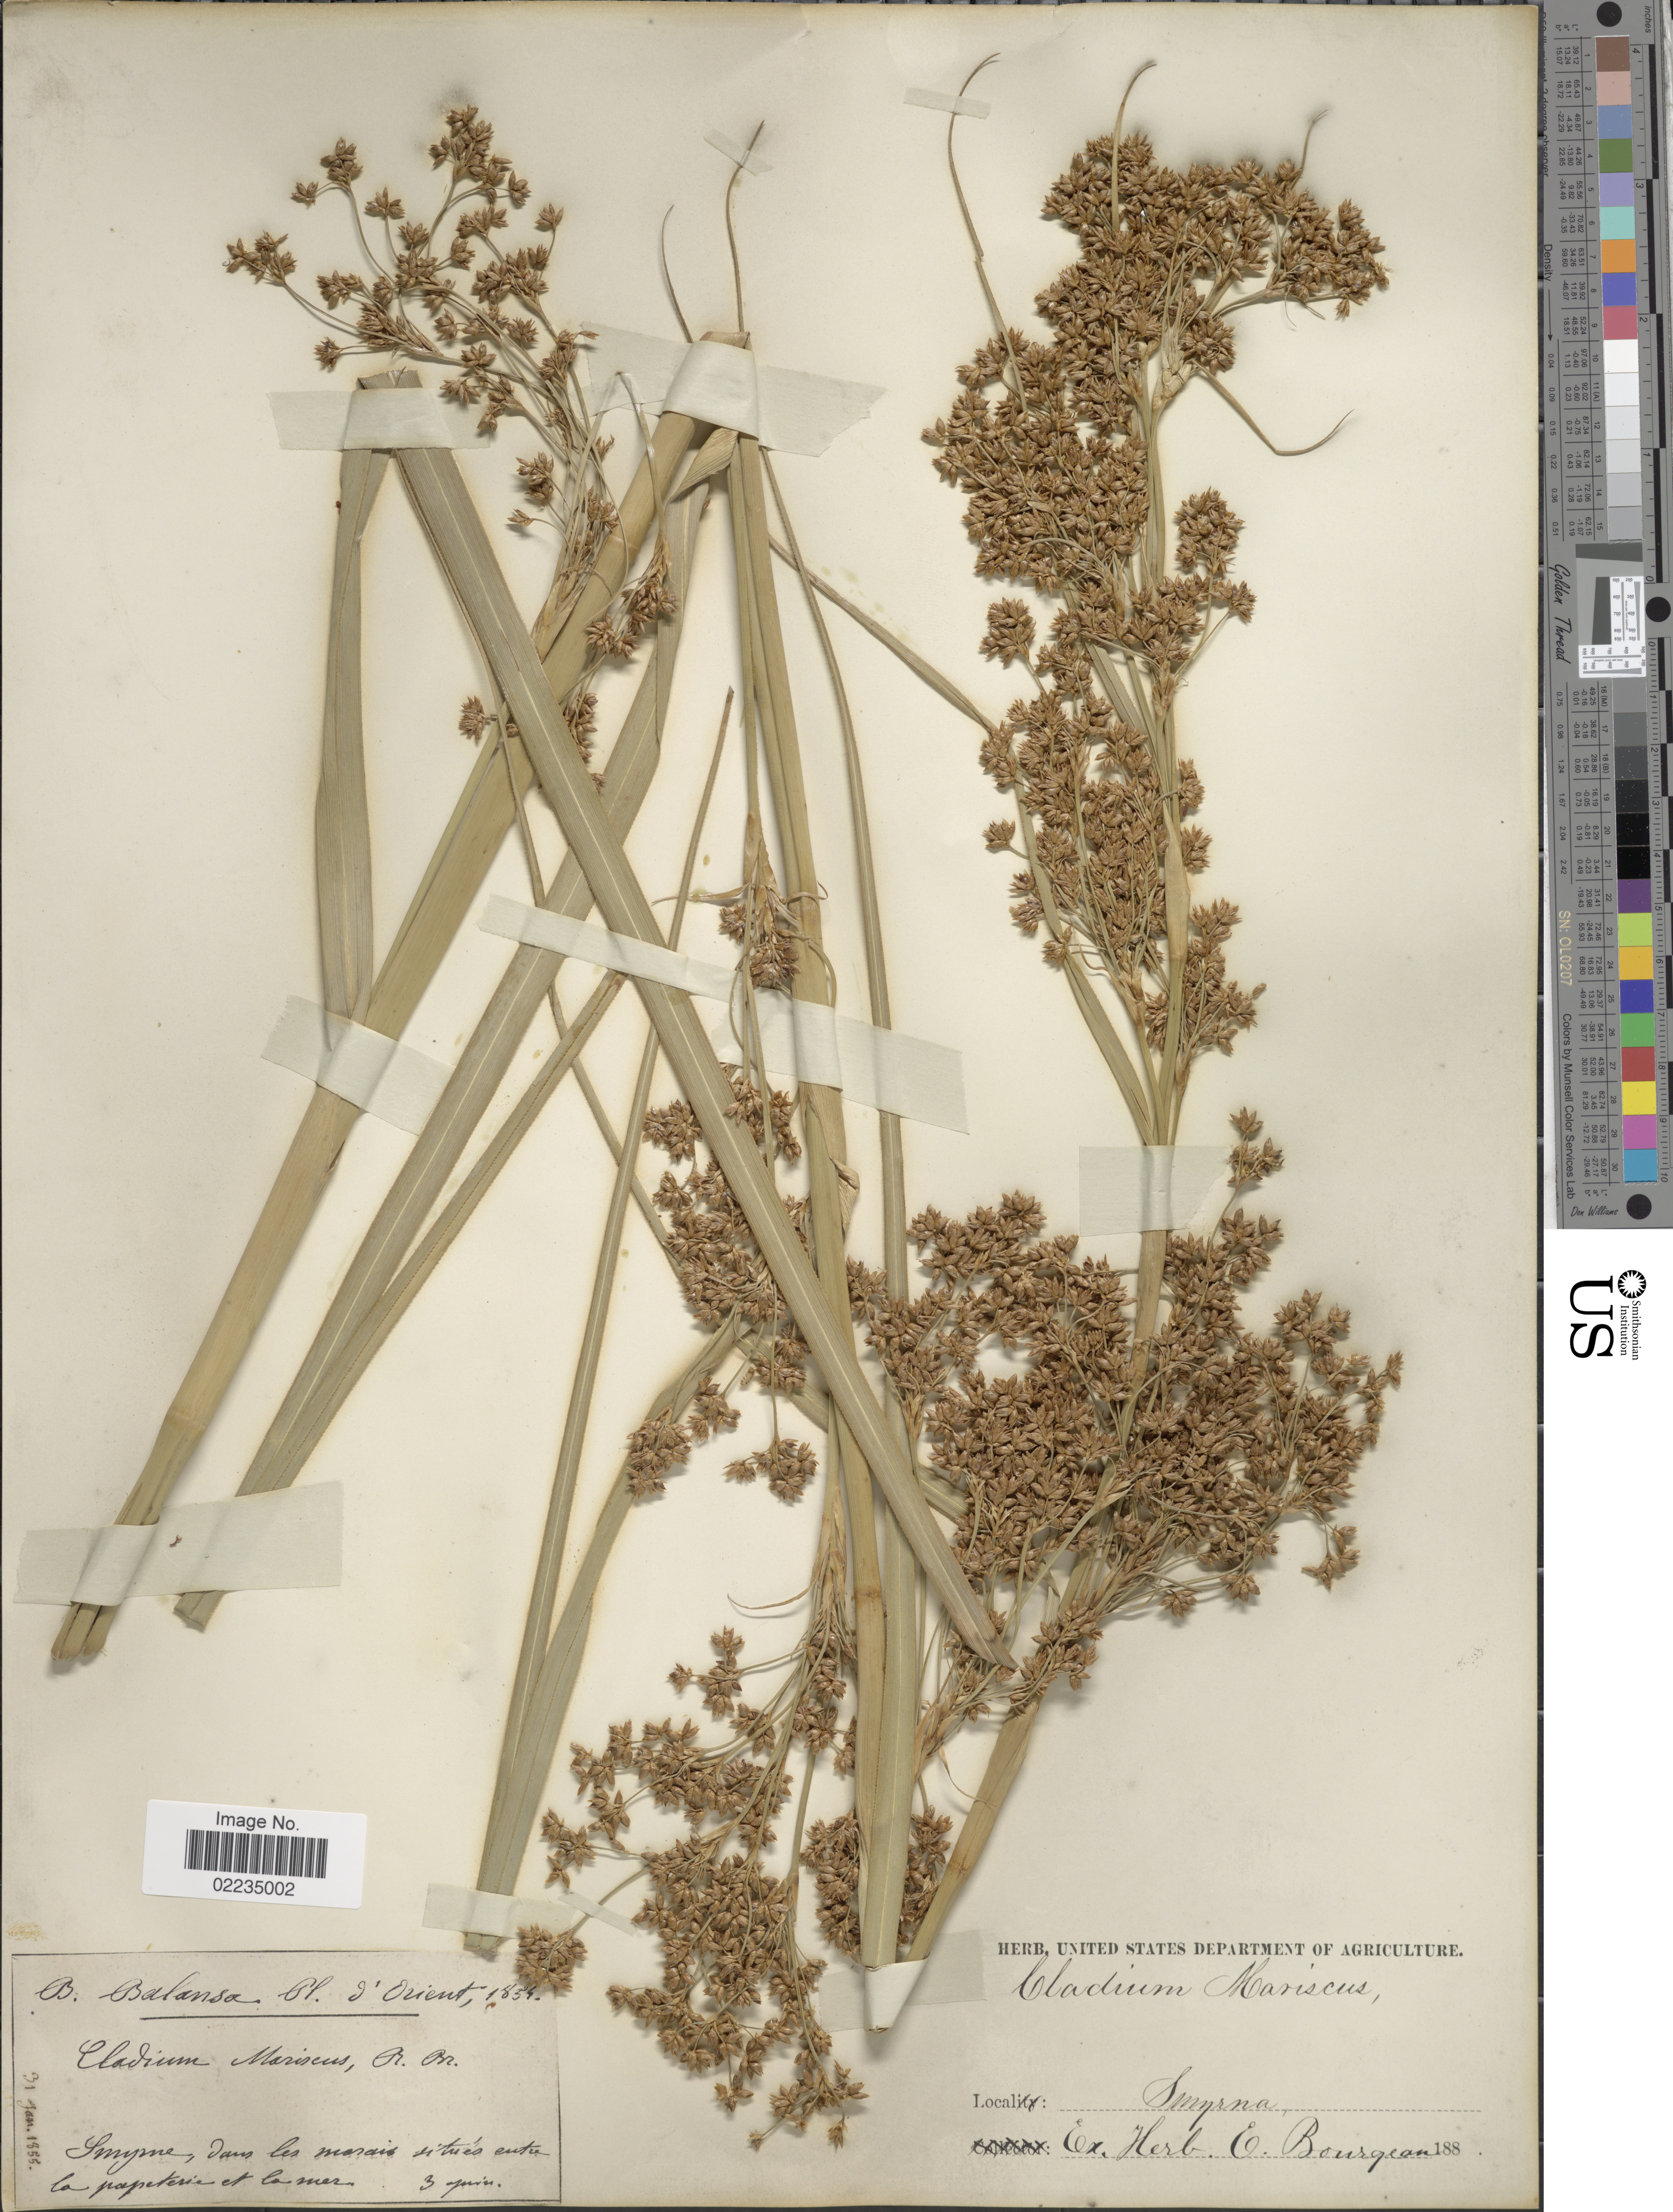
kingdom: Plantae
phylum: Tracheophyta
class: Liliopsida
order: Poales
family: Cyperaceae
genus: Cladium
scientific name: Cladium mariscus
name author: (L.) Pohl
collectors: B. Balansa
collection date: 1854-06-03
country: Turkey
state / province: Izmir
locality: Smyrna, dans les marais stitues entre la papterie et la mer